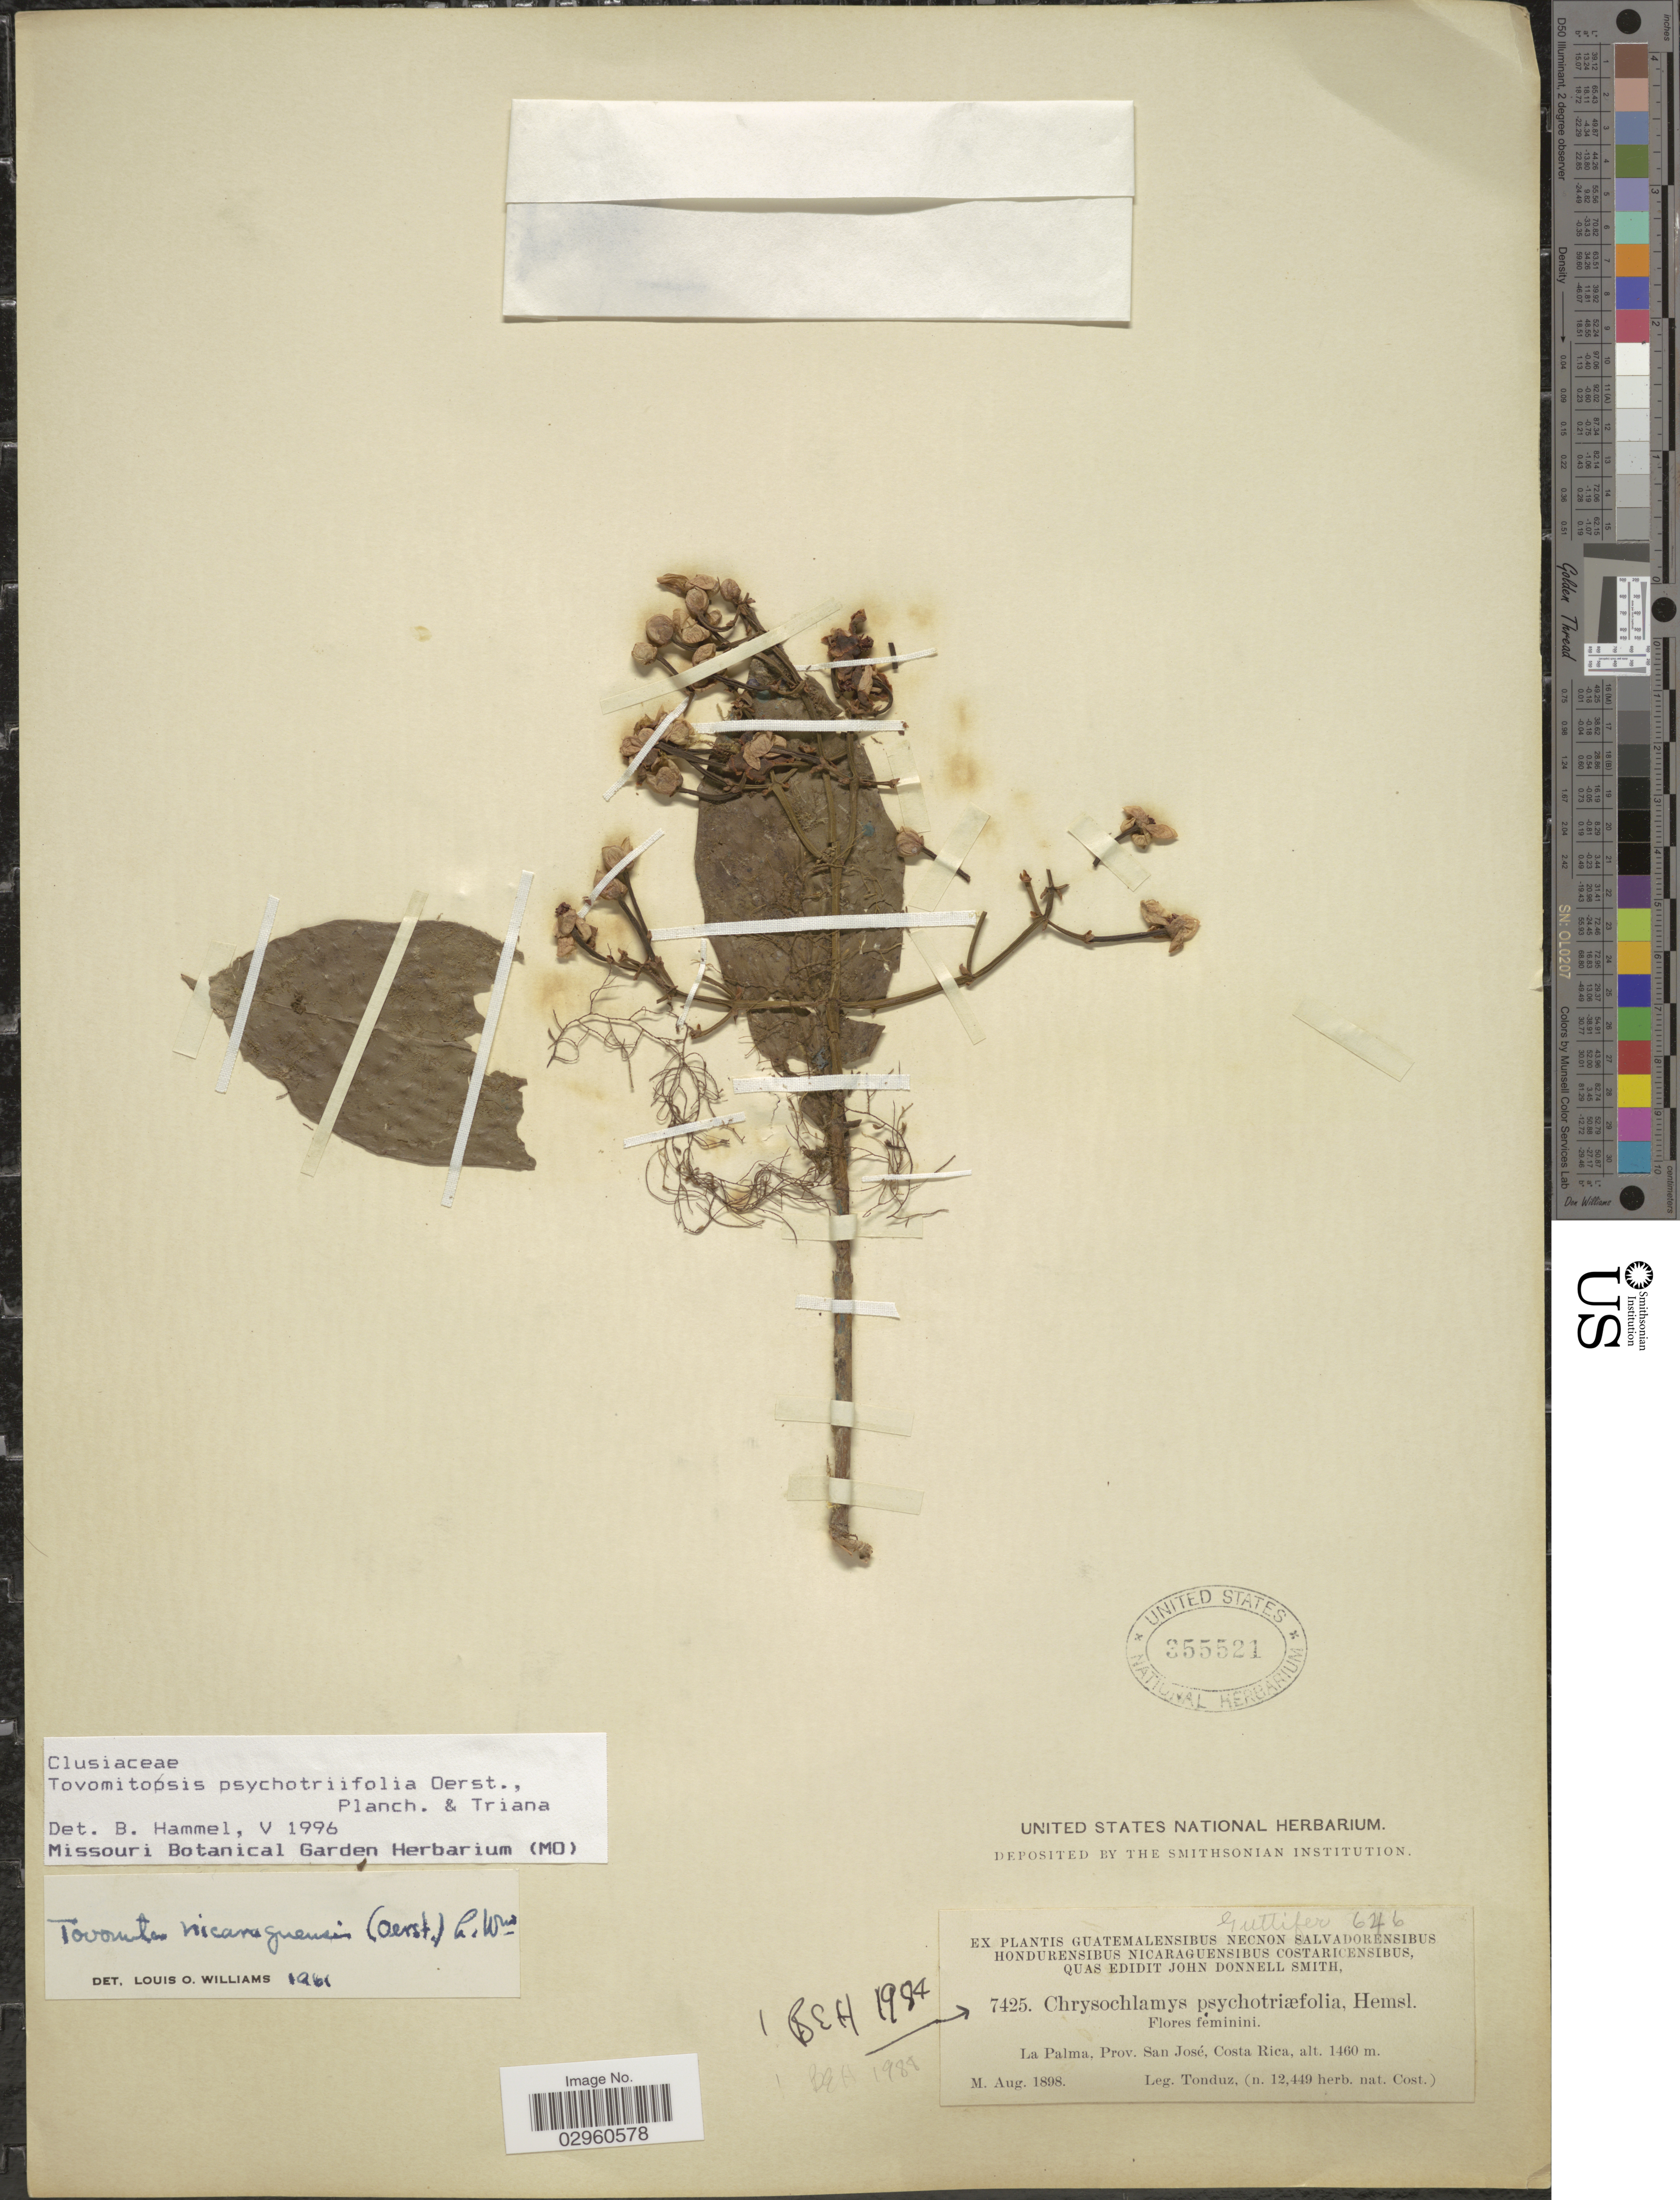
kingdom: Plantae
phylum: Tracheophyta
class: Magnoliopsida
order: Malpighiales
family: Clusiaceae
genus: Chrysochlamys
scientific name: Chrysochlamys psychotriifolia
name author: (Oerst. et al.) Hemsl.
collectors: Tonduz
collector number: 7425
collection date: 1898-08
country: Costa Rica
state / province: San José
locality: La Palma, Prov. San José.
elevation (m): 1460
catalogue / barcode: US 355521